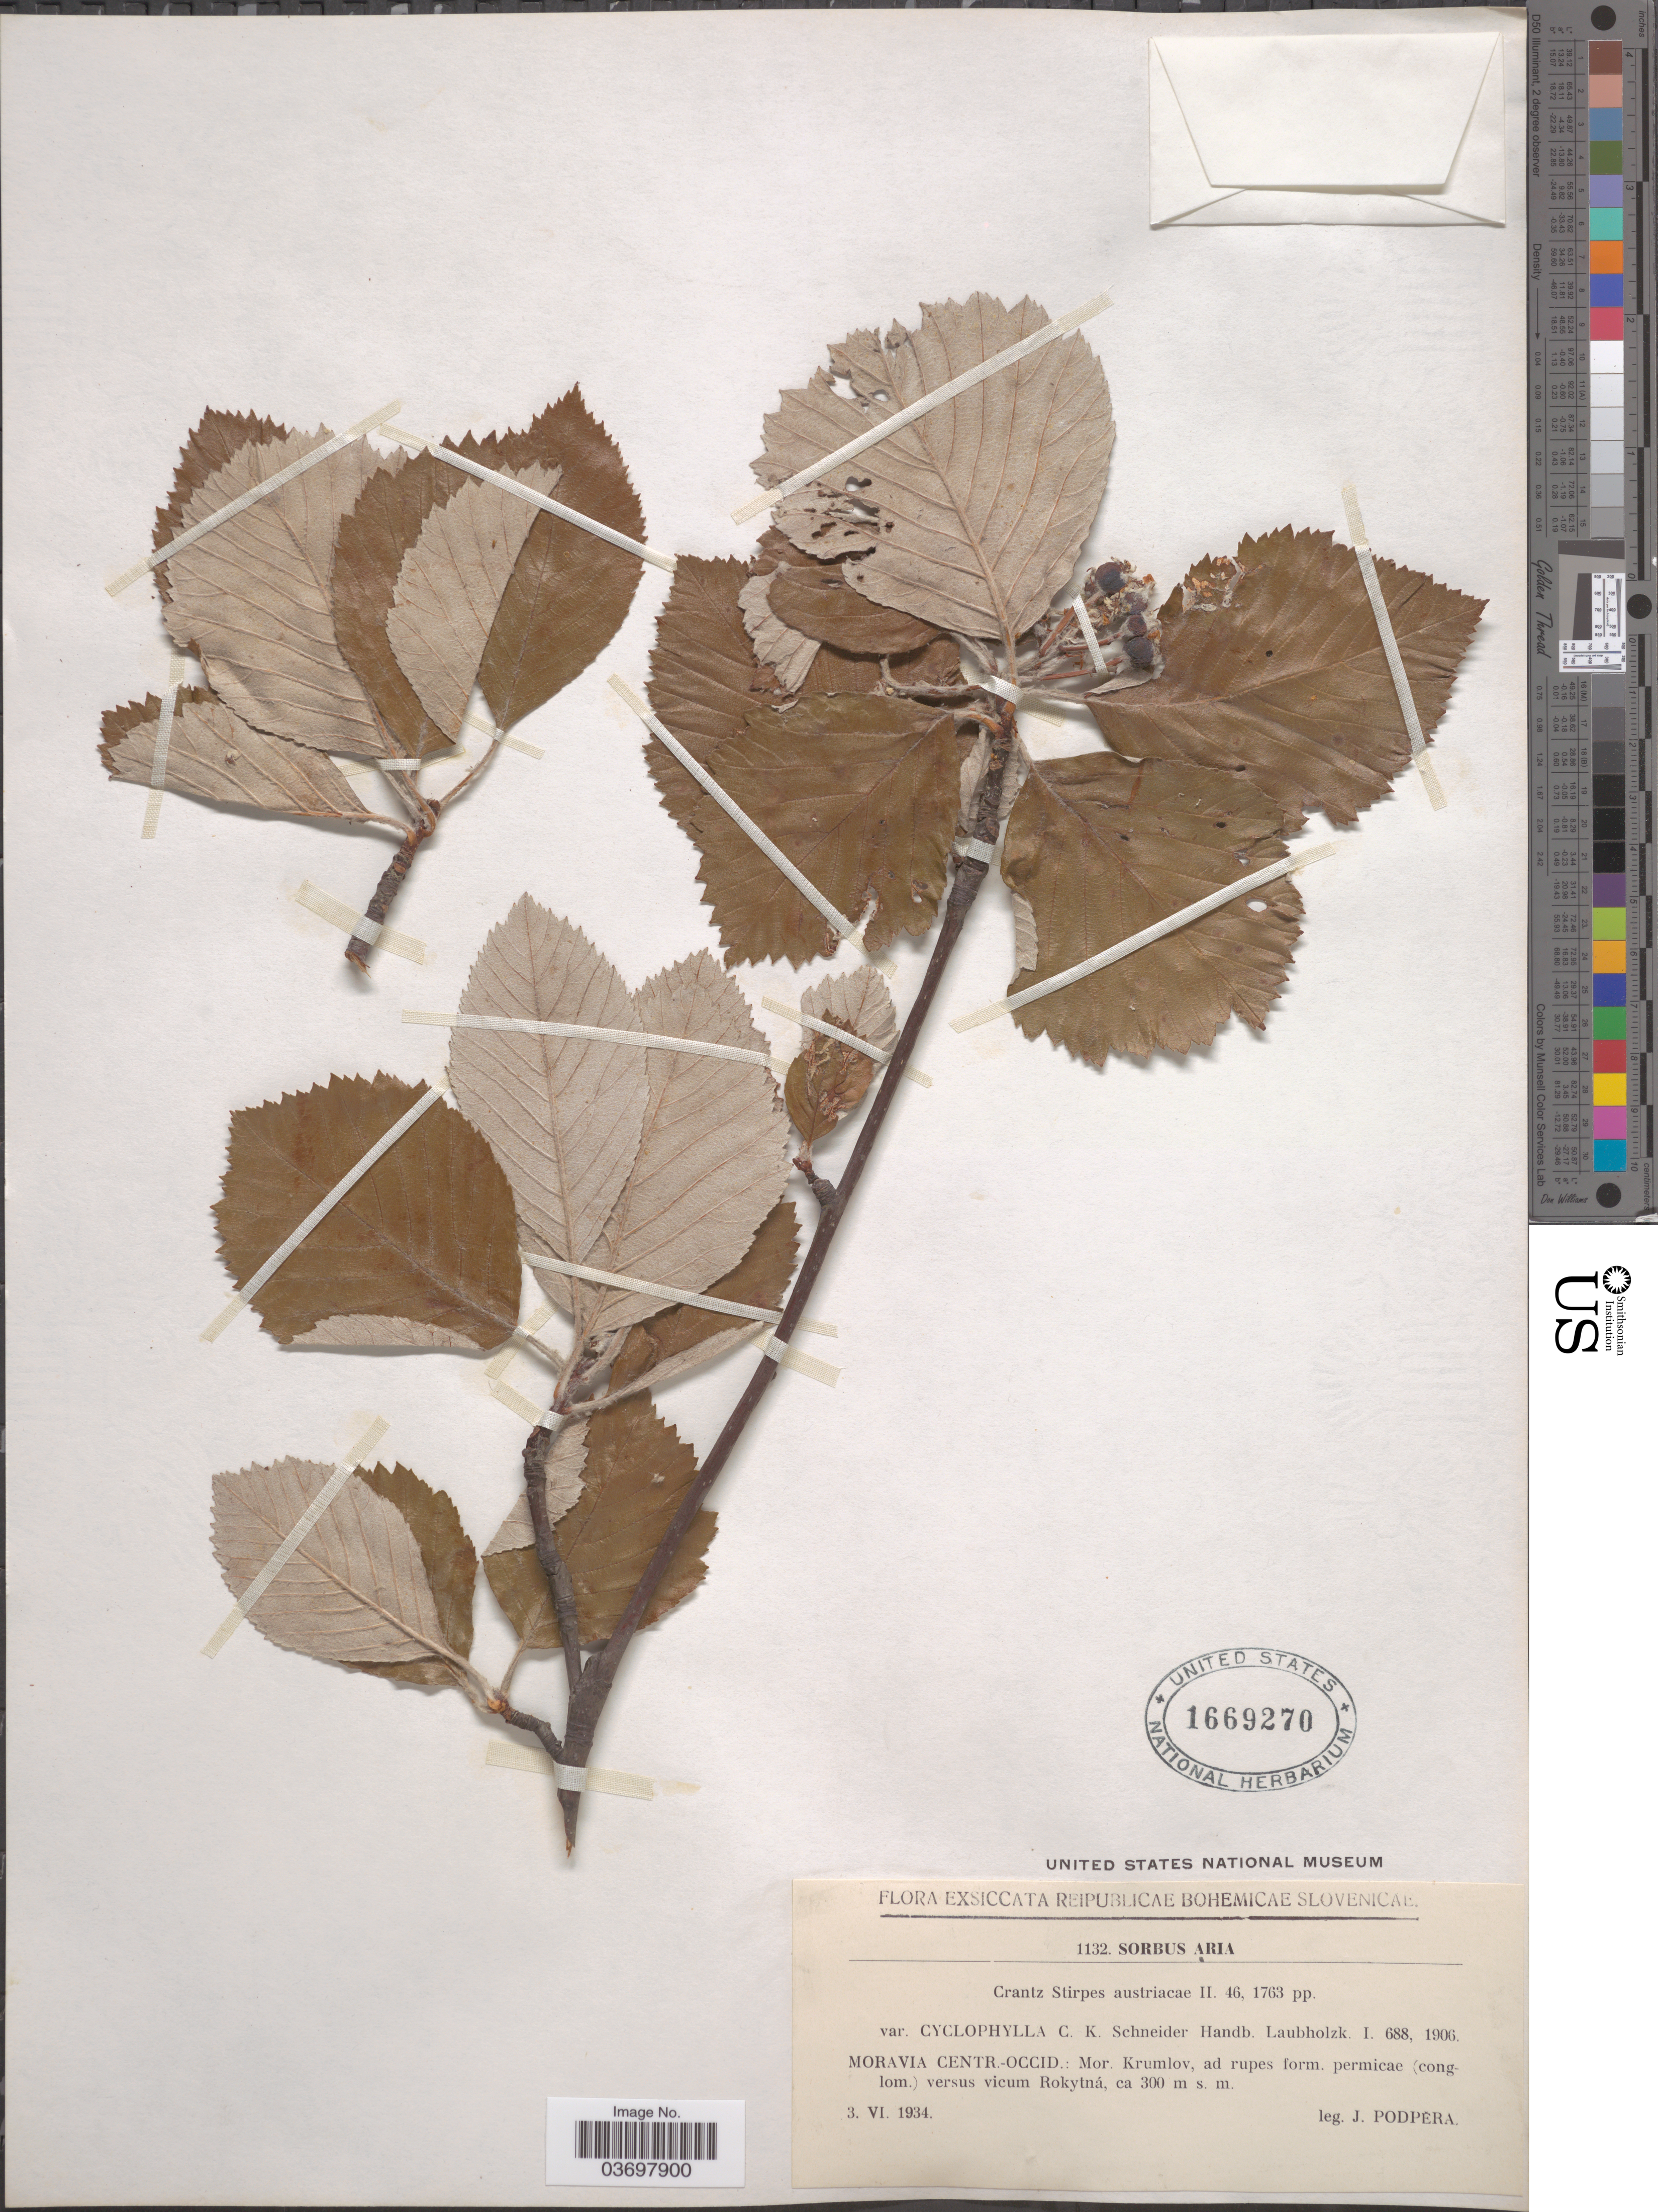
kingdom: Plantae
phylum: Tracheophyta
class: Magnoliopsida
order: Rosales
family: Rosaceae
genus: Sorbus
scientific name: Sorbus aria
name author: (L.) Crantz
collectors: J. Podpera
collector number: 1132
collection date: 1934-06-03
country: Czechia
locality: Moravia Centr.- Occid.: Mor. Krumlov, ad rupes form, permicae (conglom.) versus vicum Rokytná.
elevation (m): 300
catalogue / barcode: US 1669270